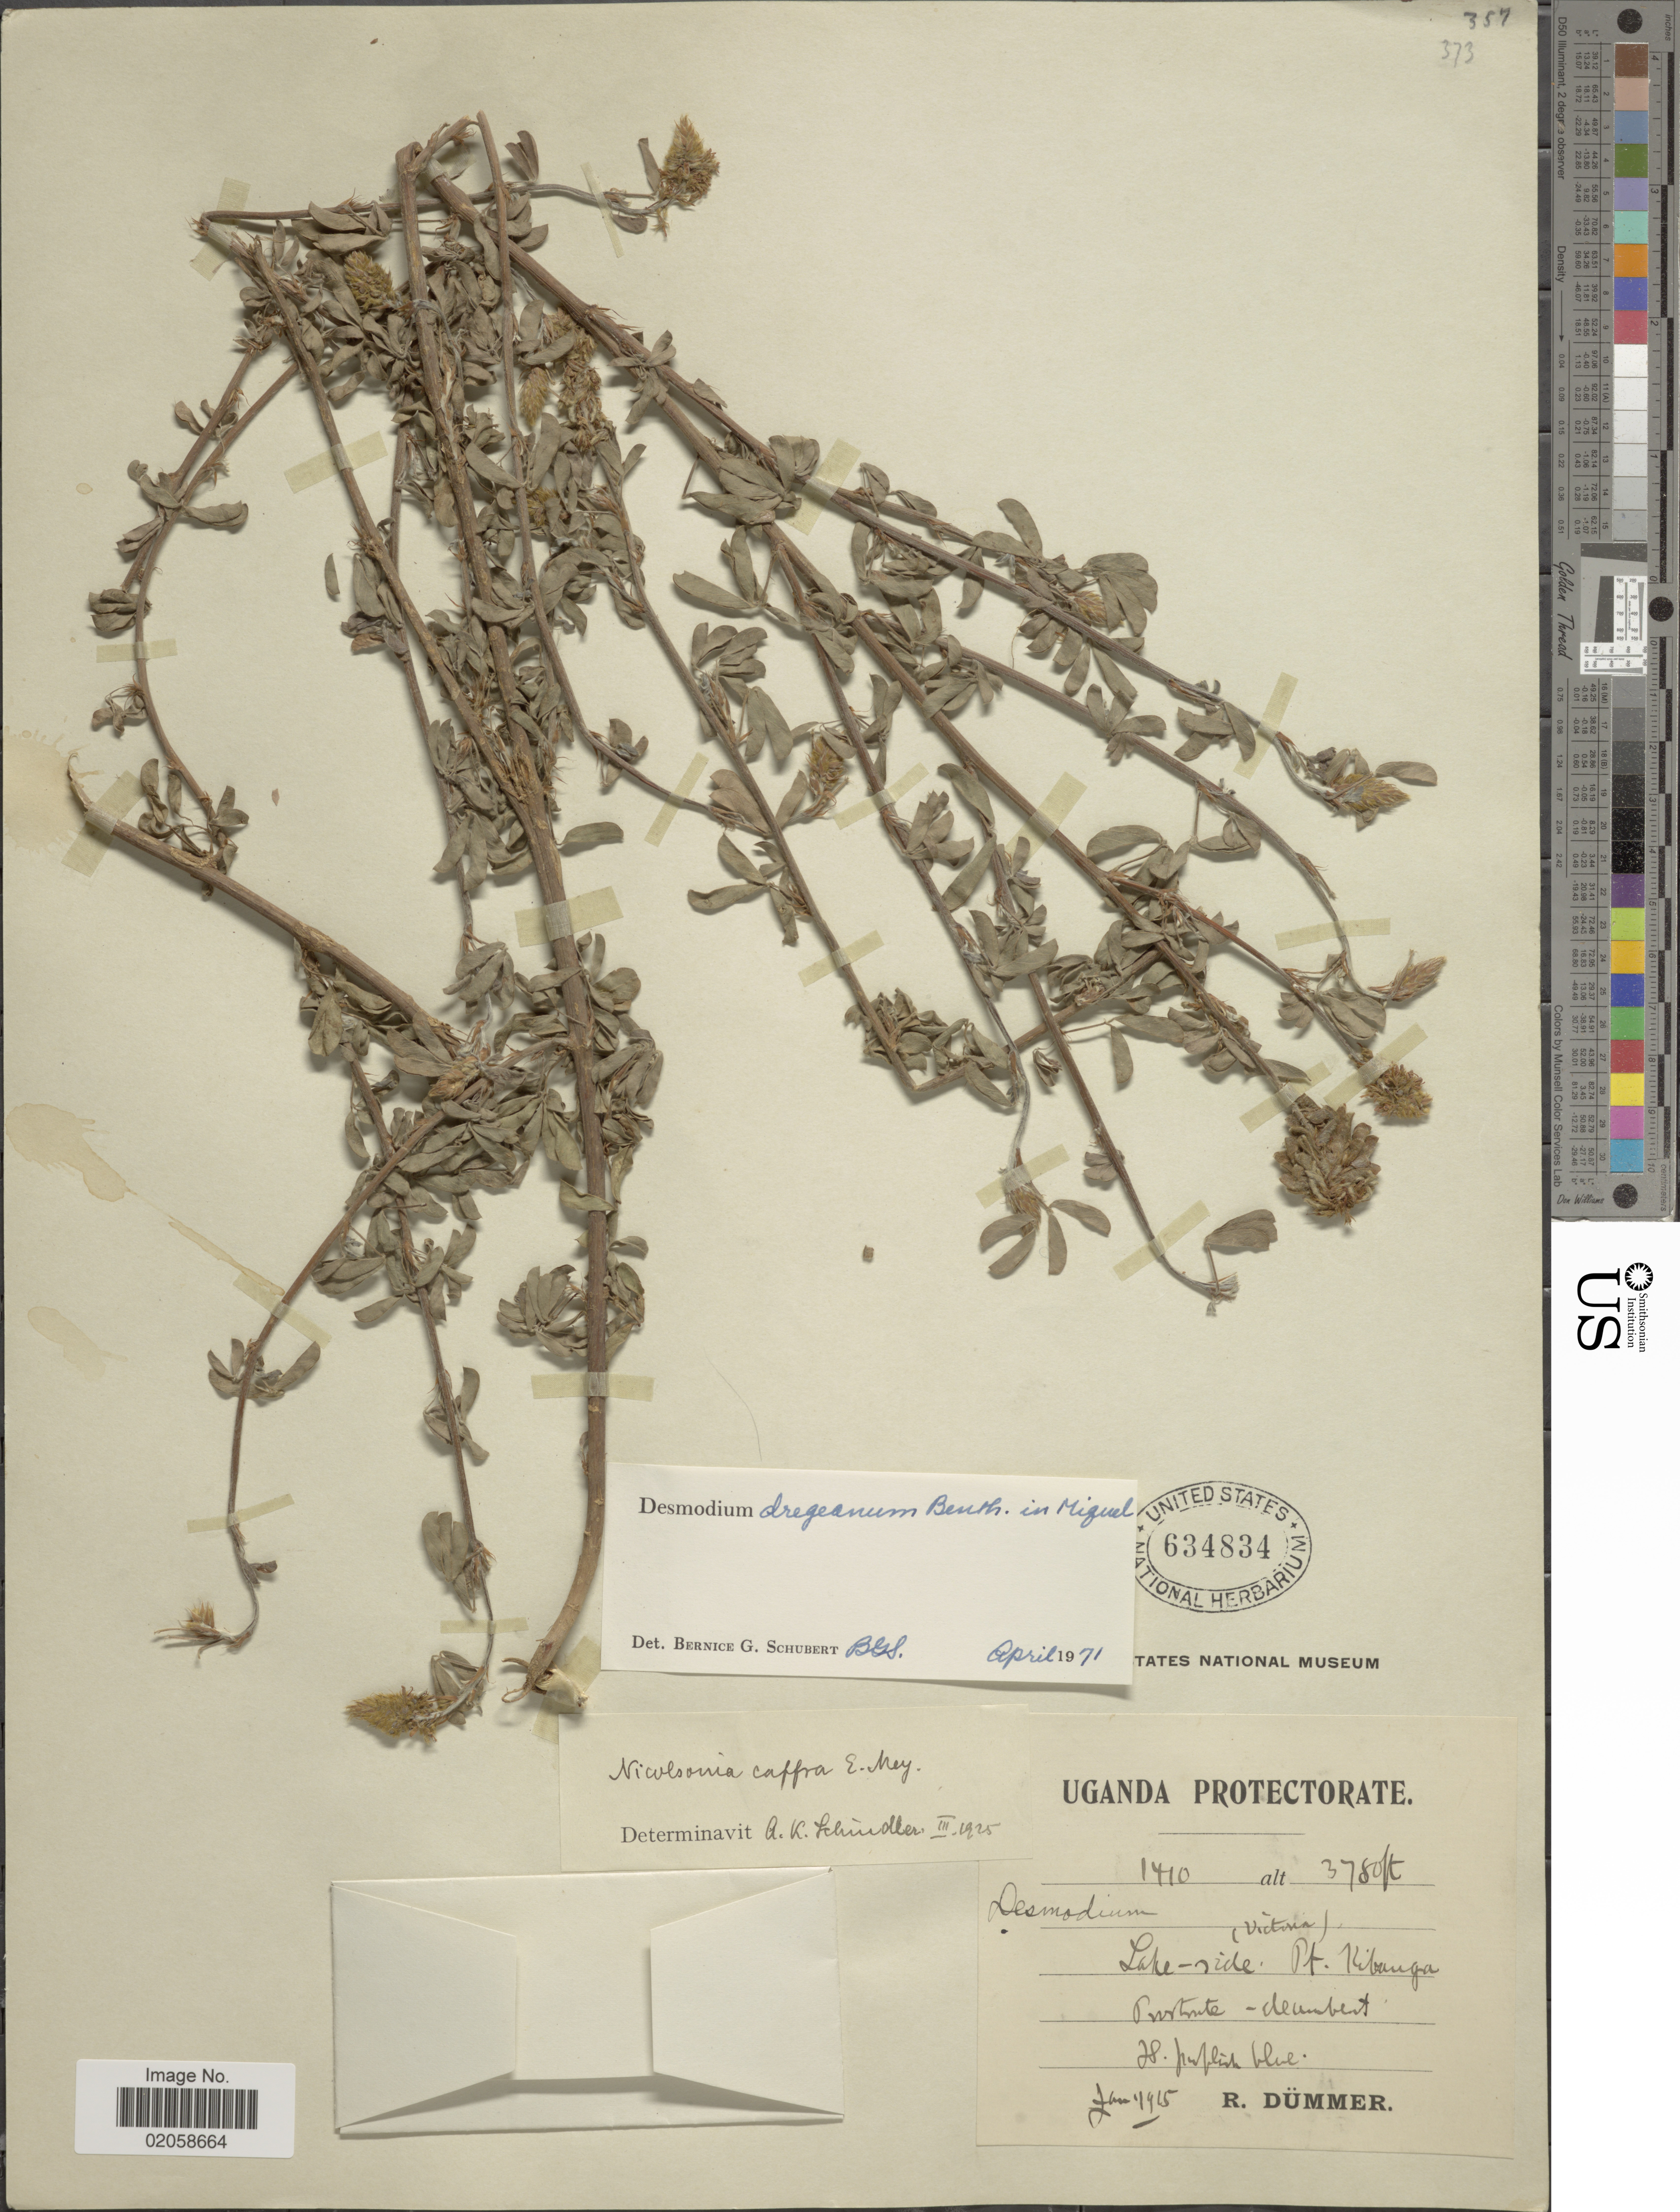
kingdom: Plantae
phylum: Tracheophyta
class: Magnoliopsida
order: Fabales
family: Fabaceae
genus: Grona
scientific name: Grona caffra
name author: (E. Mey.) H. Ohashi & K. Ohashi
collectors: R. A. Dümmer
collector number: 1410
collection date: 1915-01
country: Uganda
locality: Uganda Protectorate, Lake- side (Victoria). Pt. Kibanga.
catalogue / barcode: US 634834